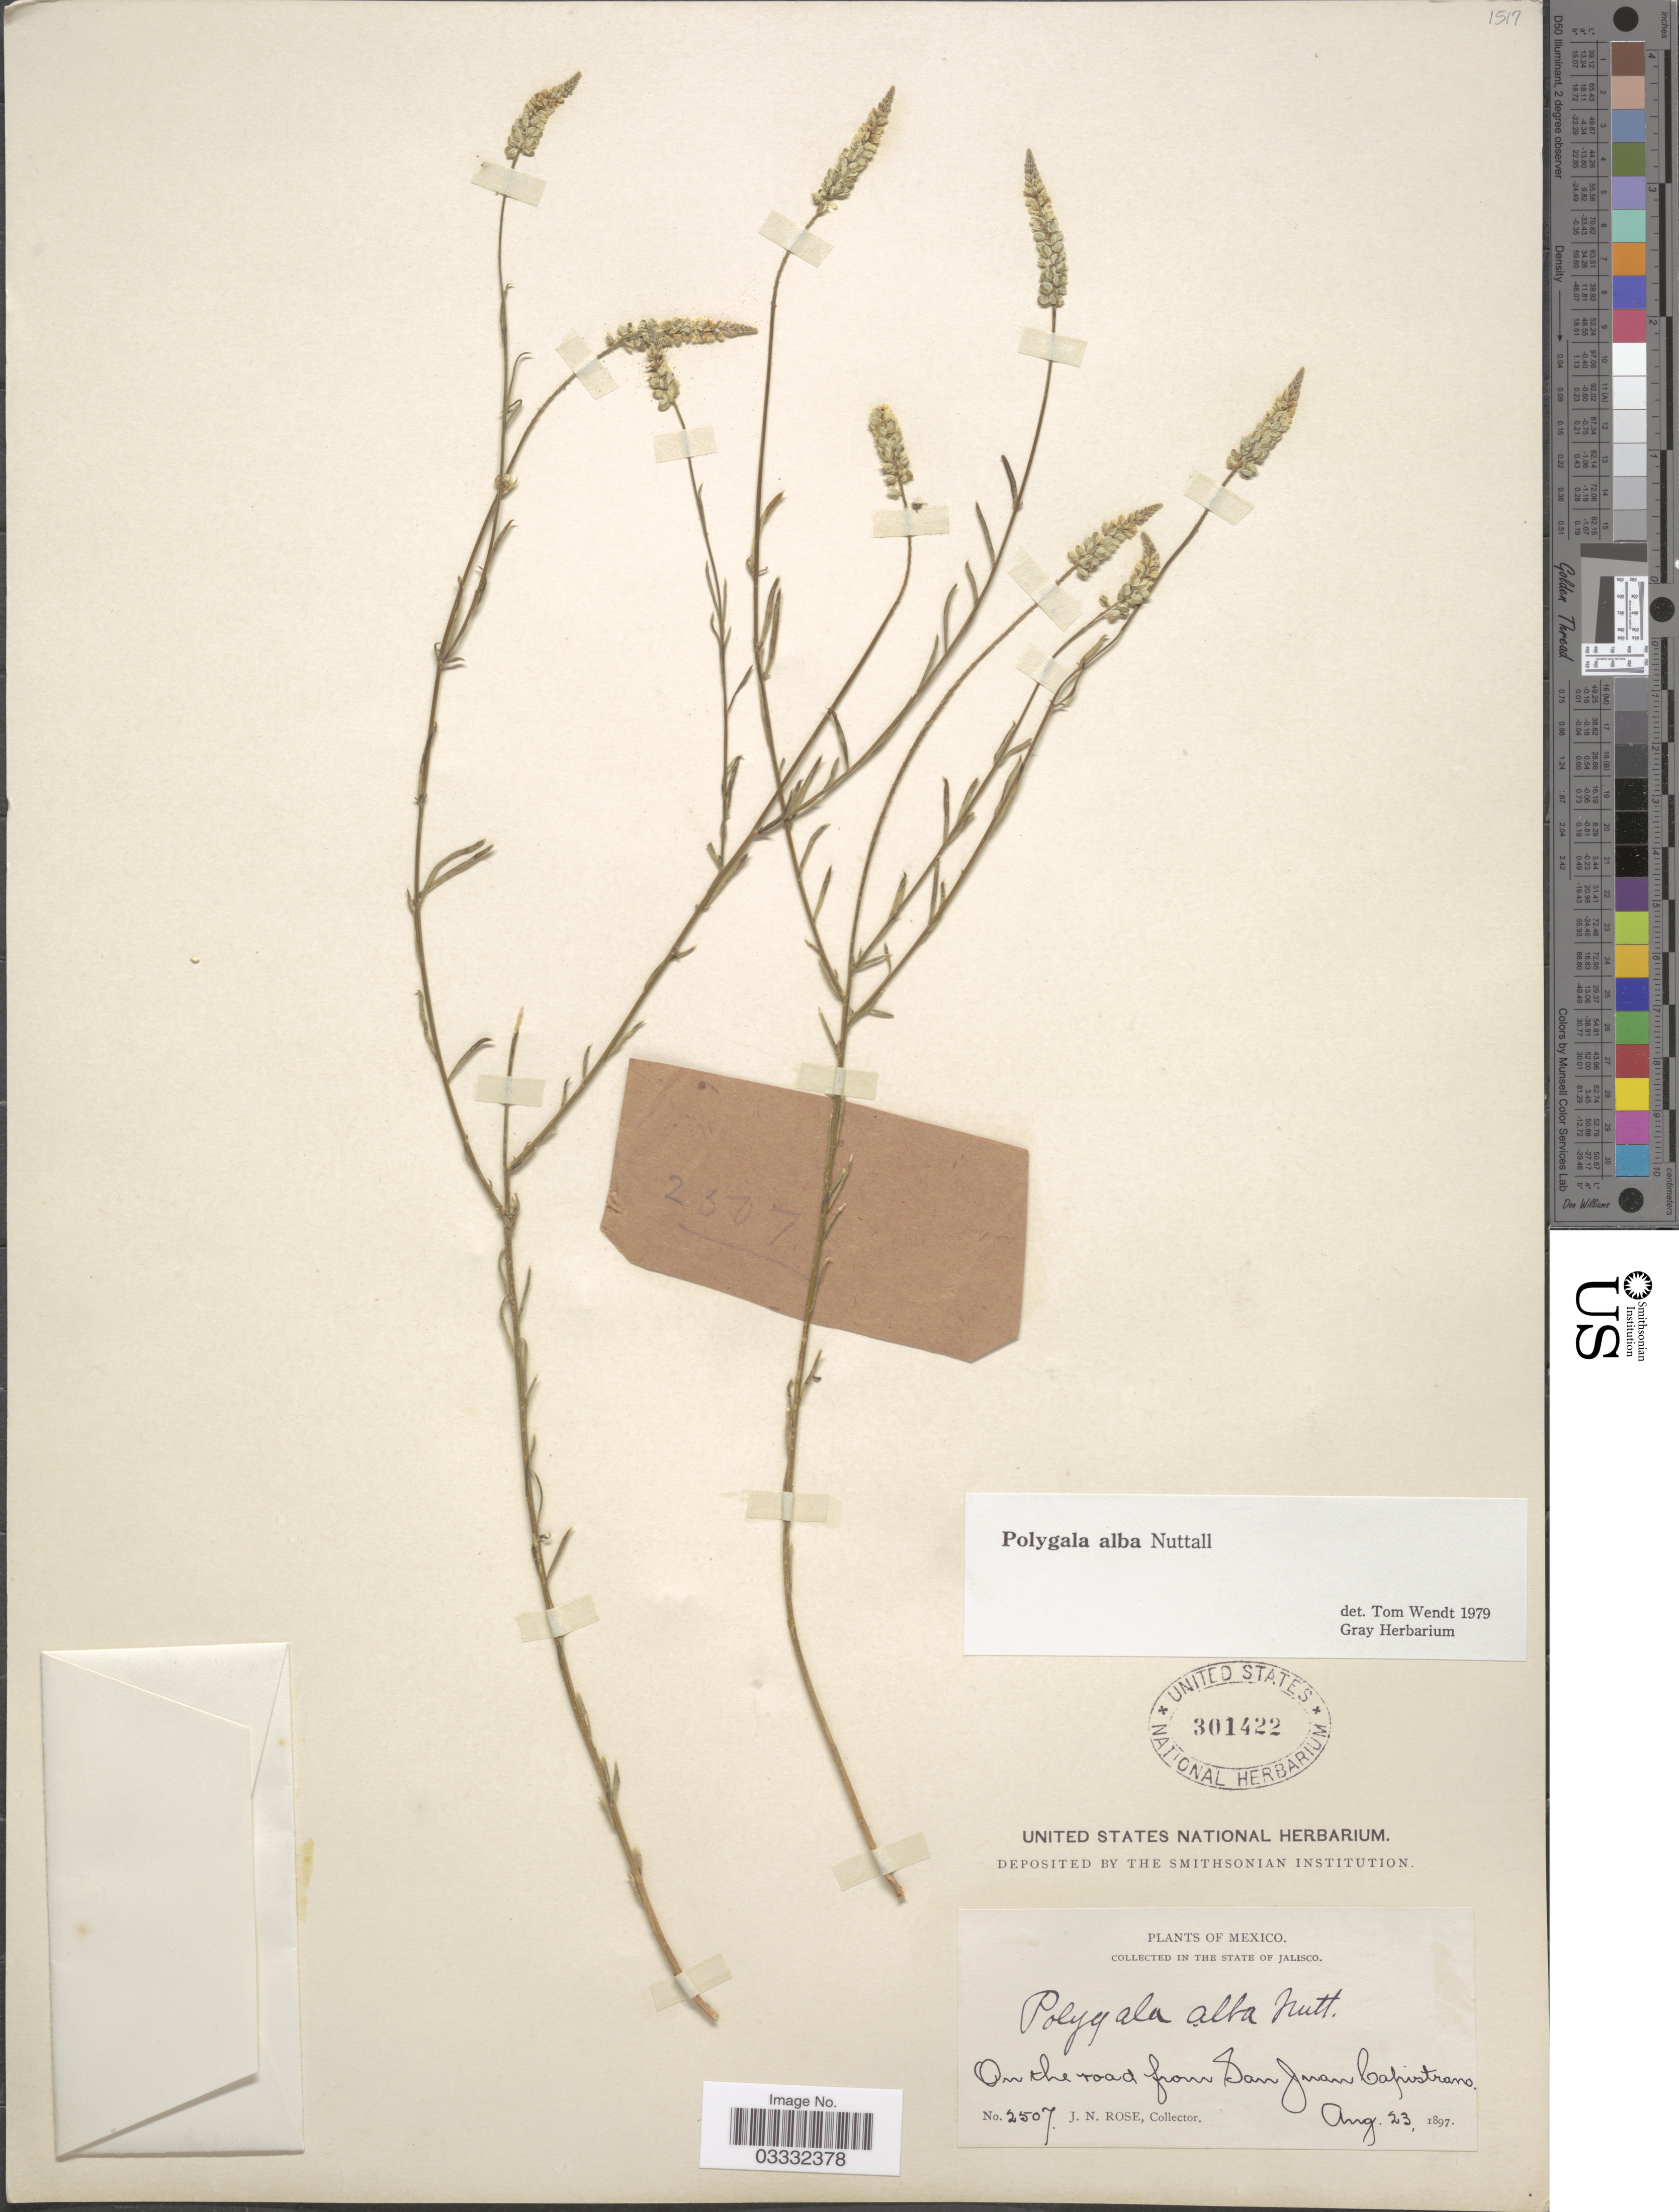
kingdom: Plantae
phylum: Tracheophyta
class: Magnoliopsida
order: Fabales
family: Polygalaceae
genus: Polygala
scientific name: Polygala alba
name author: Nutt.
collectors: J. N. Rose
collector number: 2507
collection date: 1897-08-23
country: Mexico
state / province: Jalisco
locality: On the road from San Juan Capistrano.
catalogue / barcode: US 301422